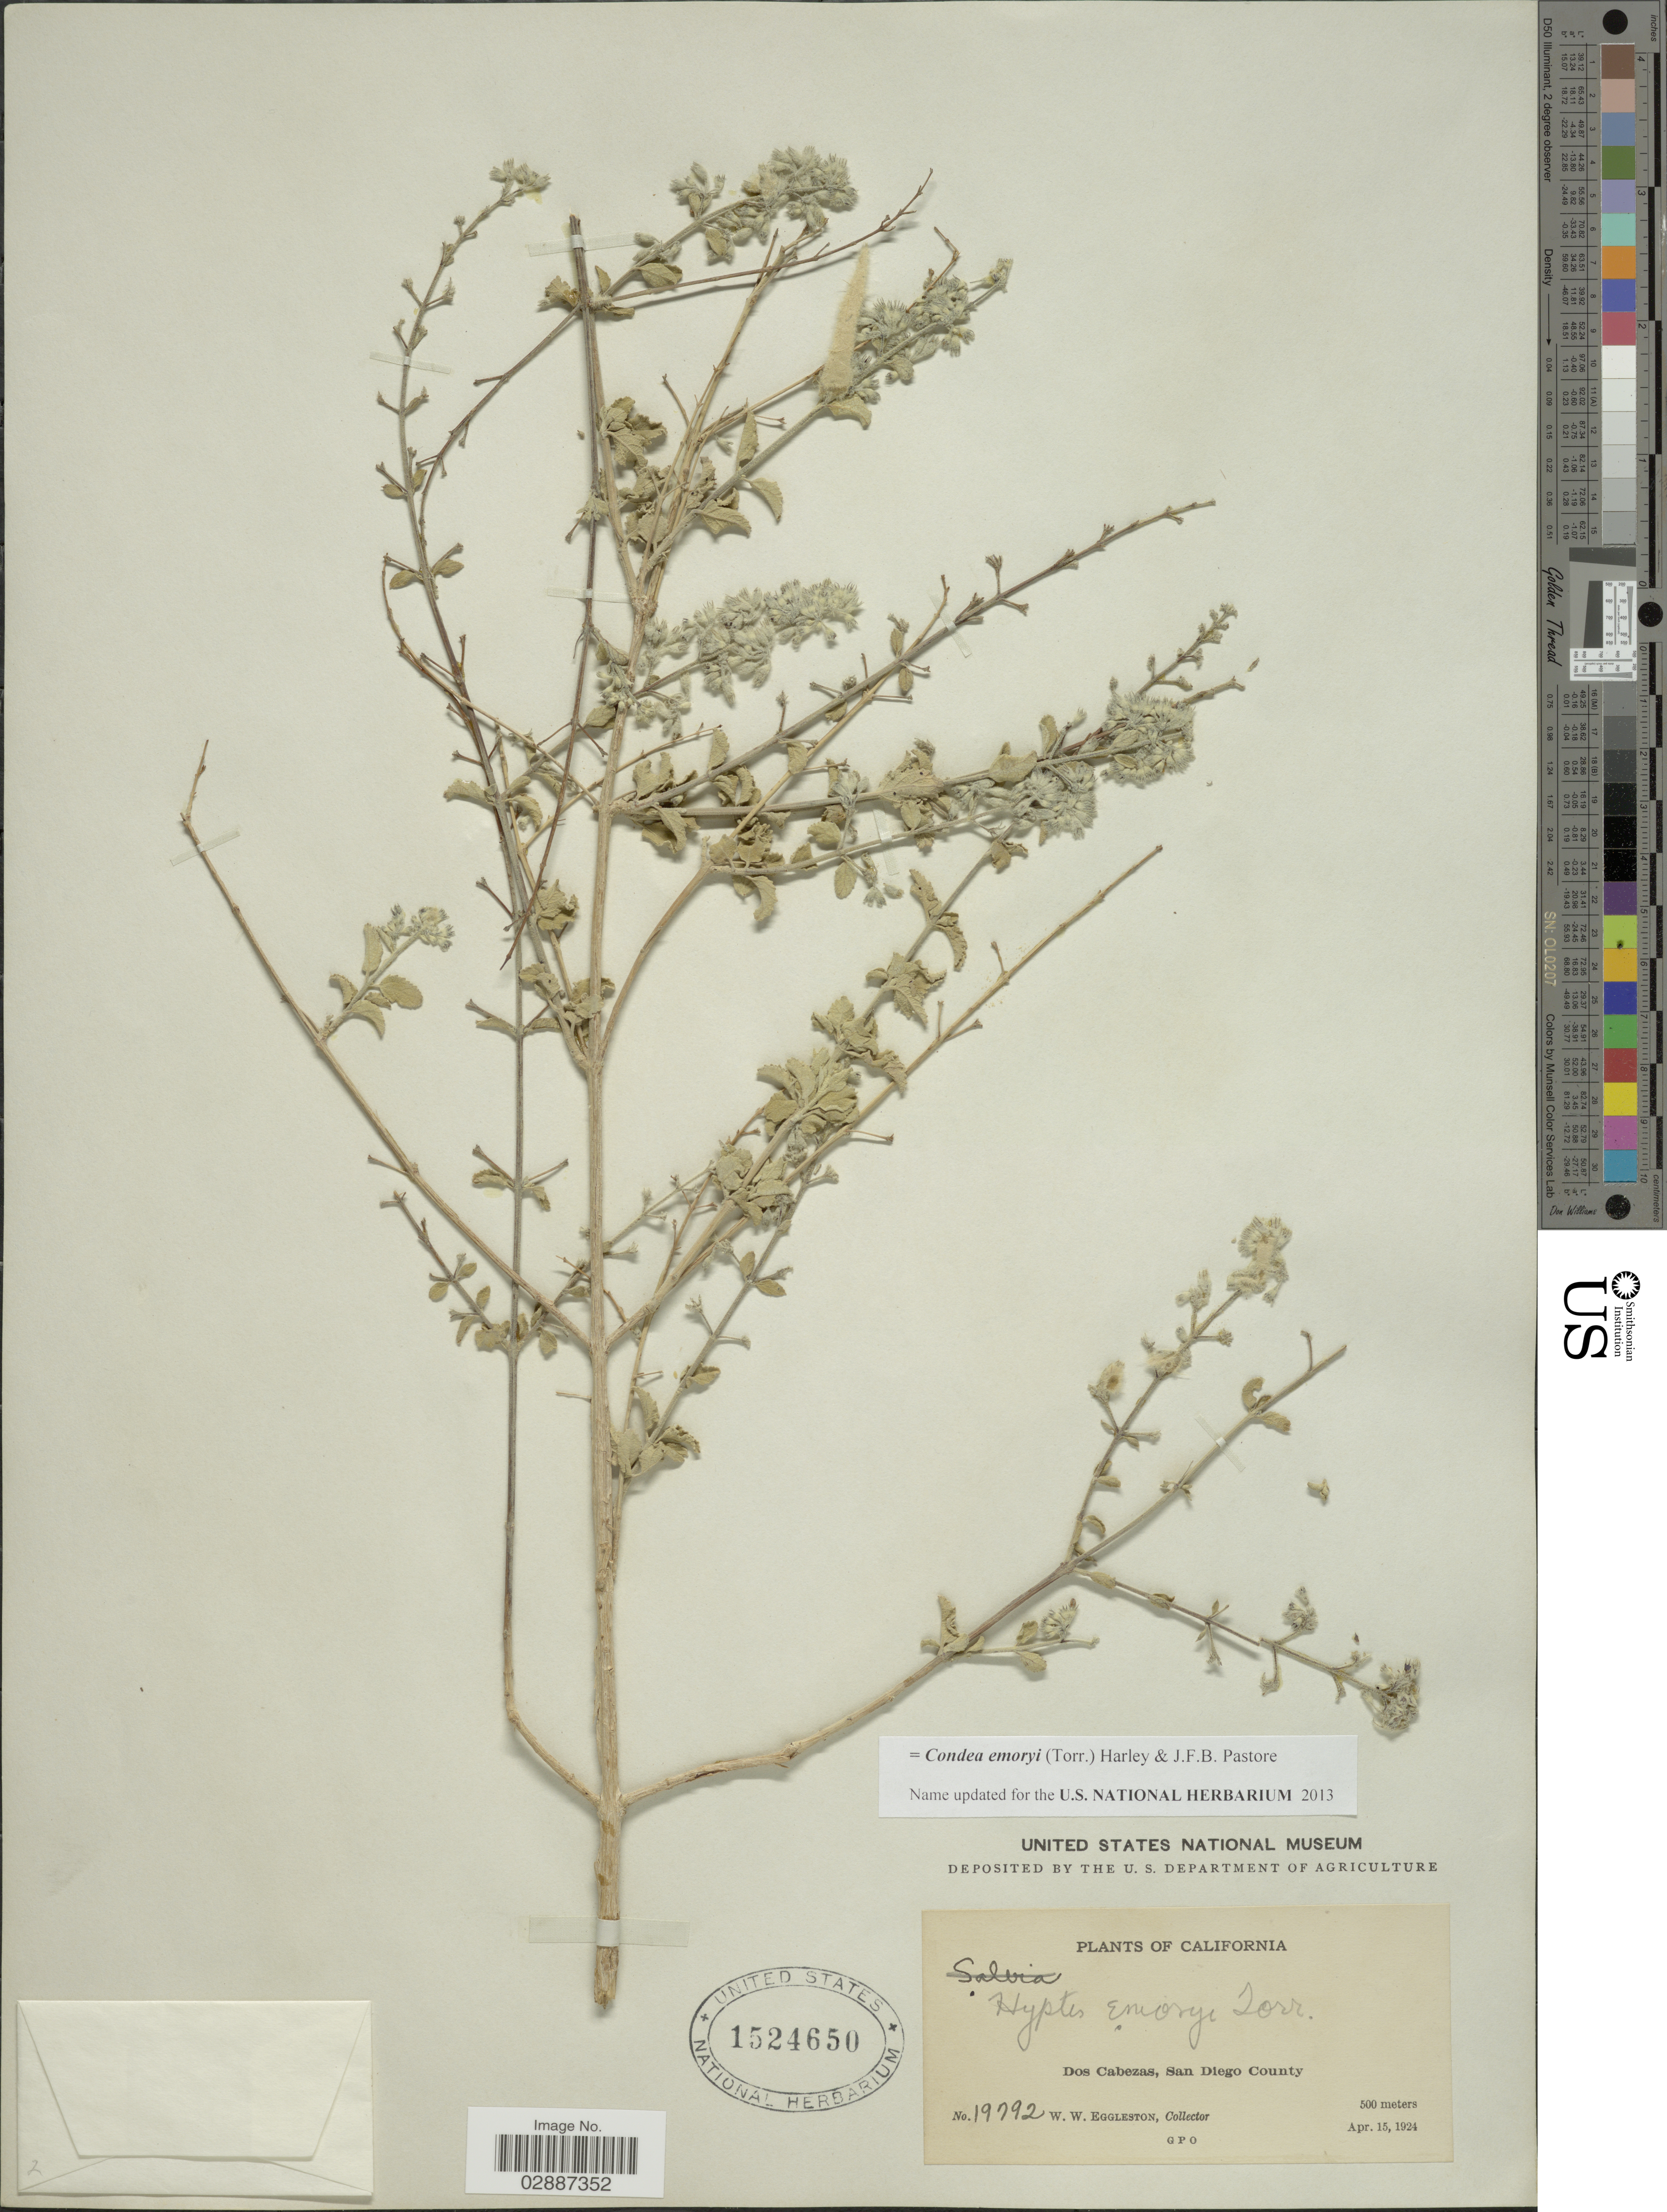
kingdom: Plantae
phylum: Tracheophyta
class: Magnoliopsida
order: Lamiales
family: Lamiaceae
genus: Condea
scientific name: Condea emoryi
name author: (Torr.) Harley & J.F.B. Pastore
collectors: W. W. Eggleston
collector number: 19792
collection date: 1924-04-15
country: United States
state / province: California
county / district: San Diego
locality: Dos Cabezas, San Diego County.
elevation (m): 500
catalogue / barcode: US 1524650